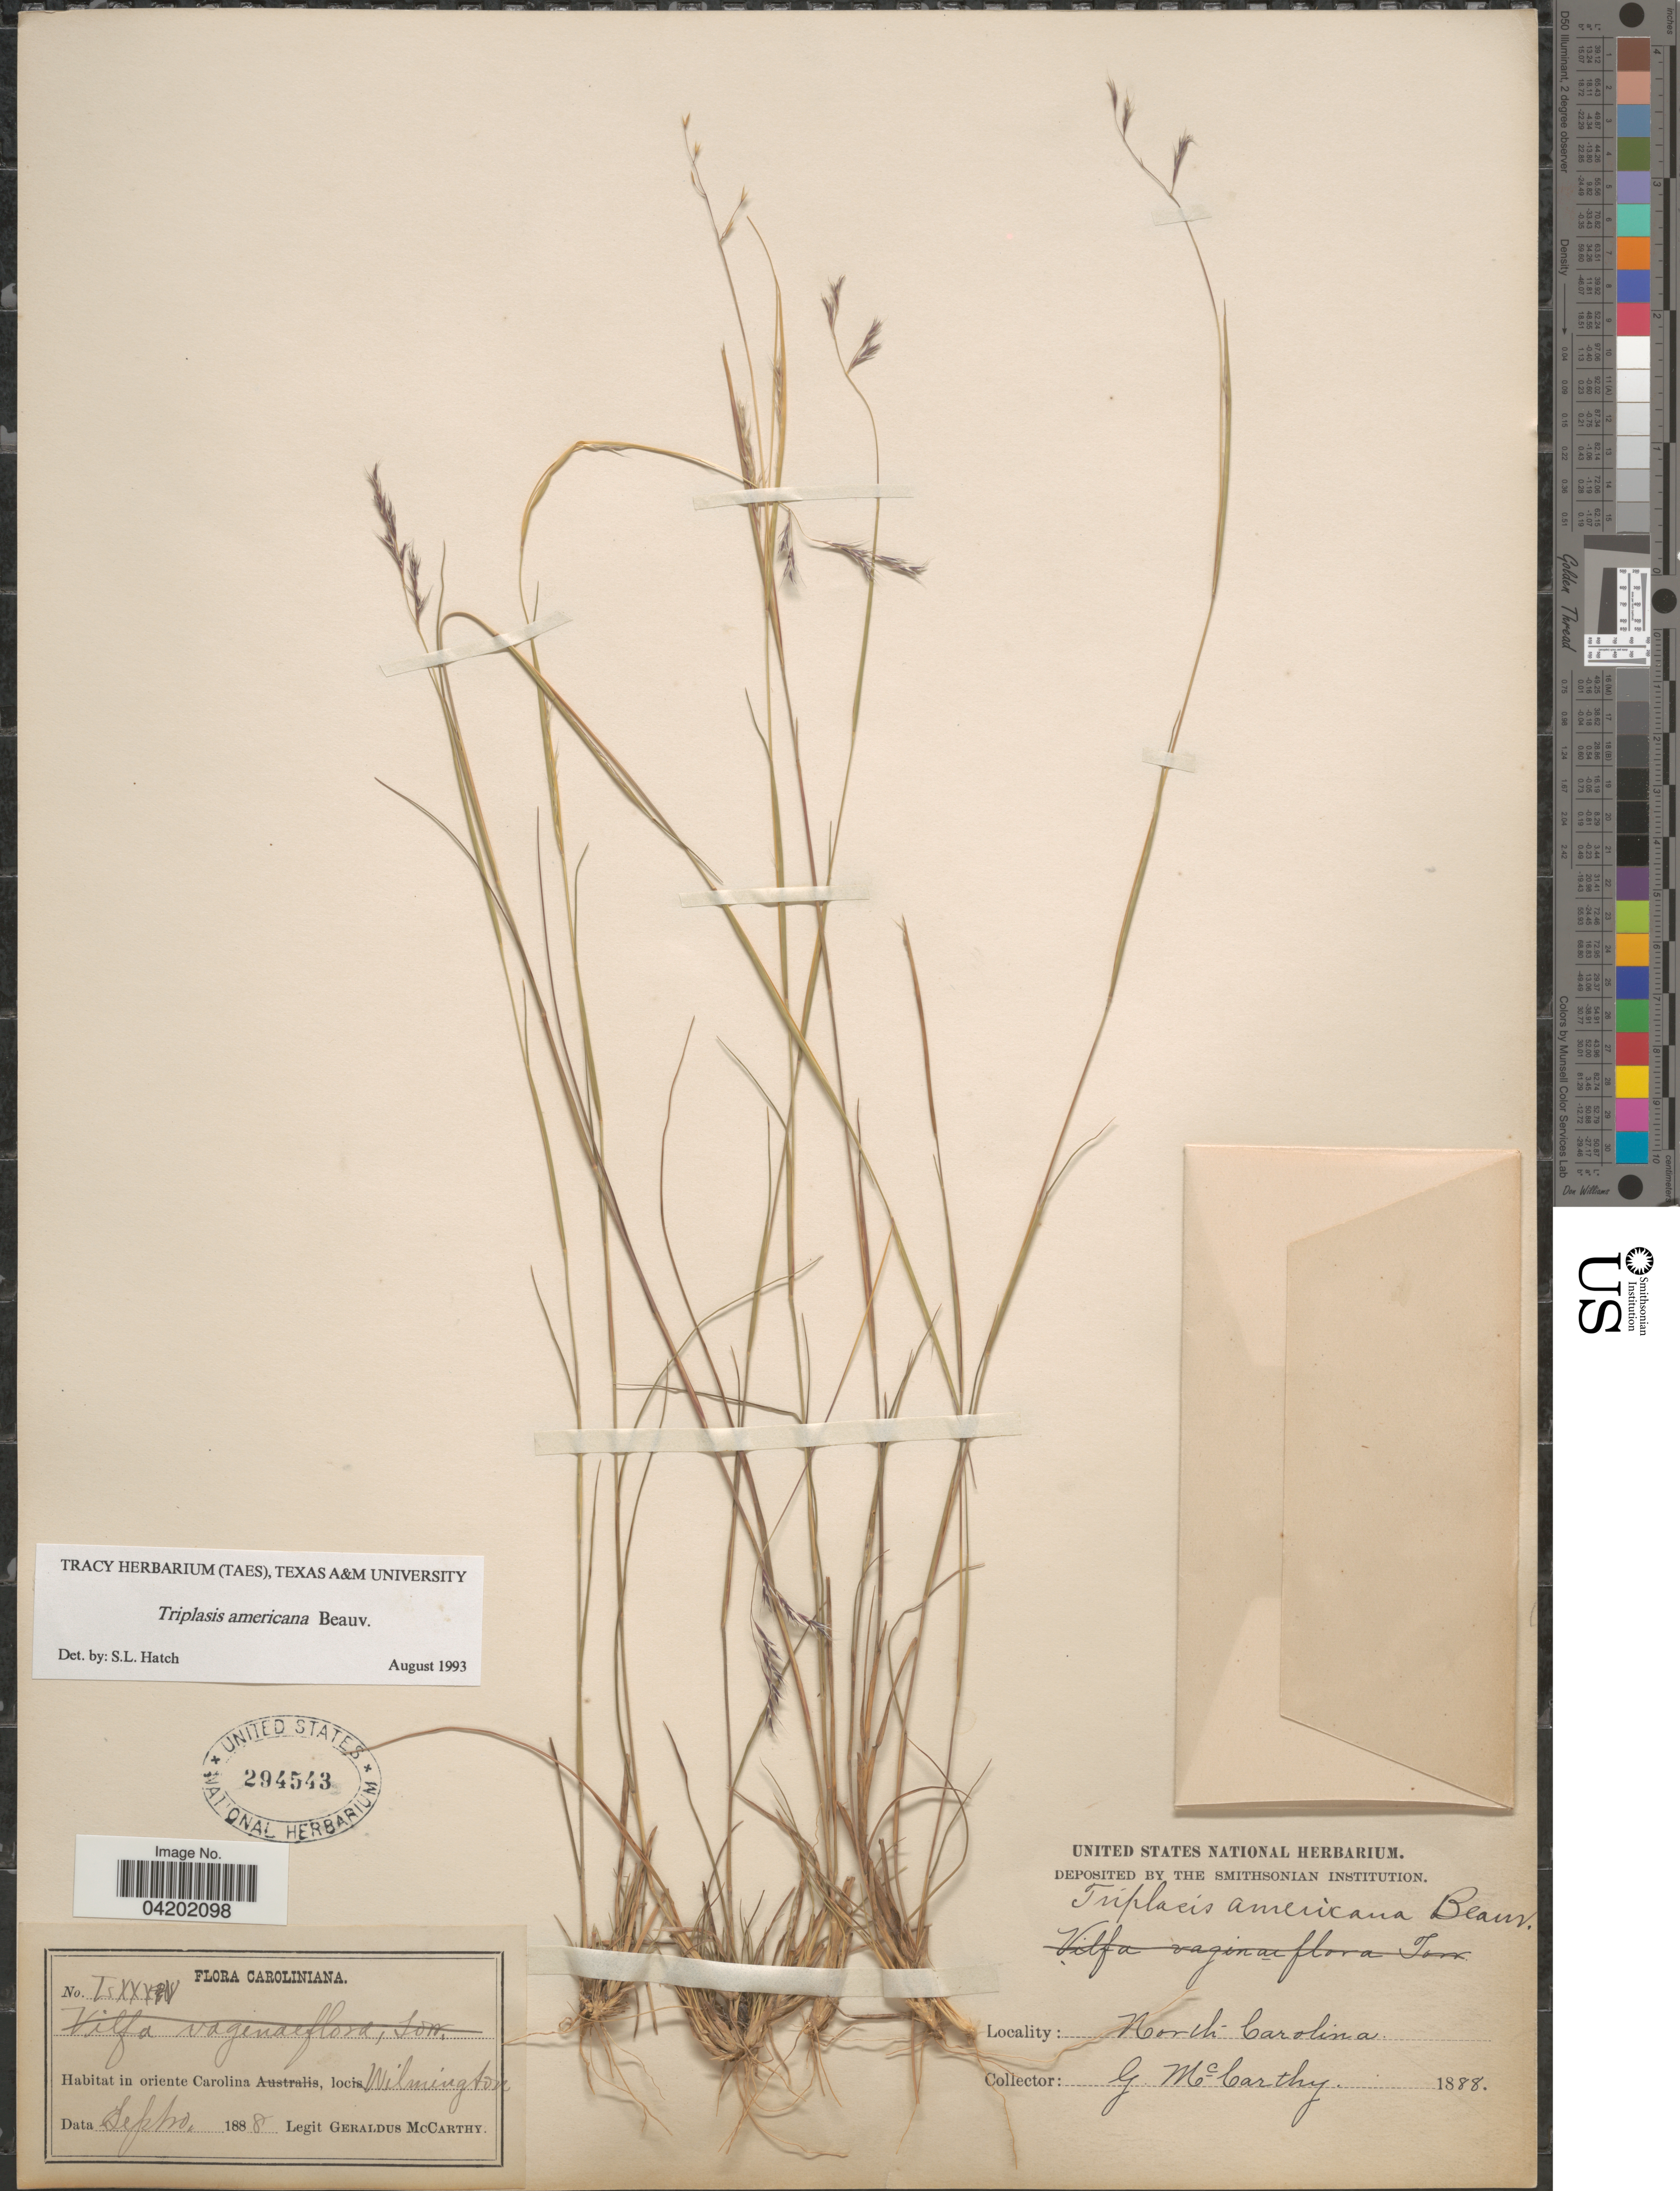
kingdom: Plantae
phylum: Tracheophyta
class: Liliopsida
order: Poales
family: Poaceae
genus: Triplasis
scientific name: Triplasis americana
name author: P. Beauv.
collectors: M. McCarthy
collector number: IXXXV*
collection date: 1888-09-20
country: United States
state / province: North Carolina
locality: Caroliniana. In oriente Carolina. Wilmington.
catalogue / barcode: US 294543